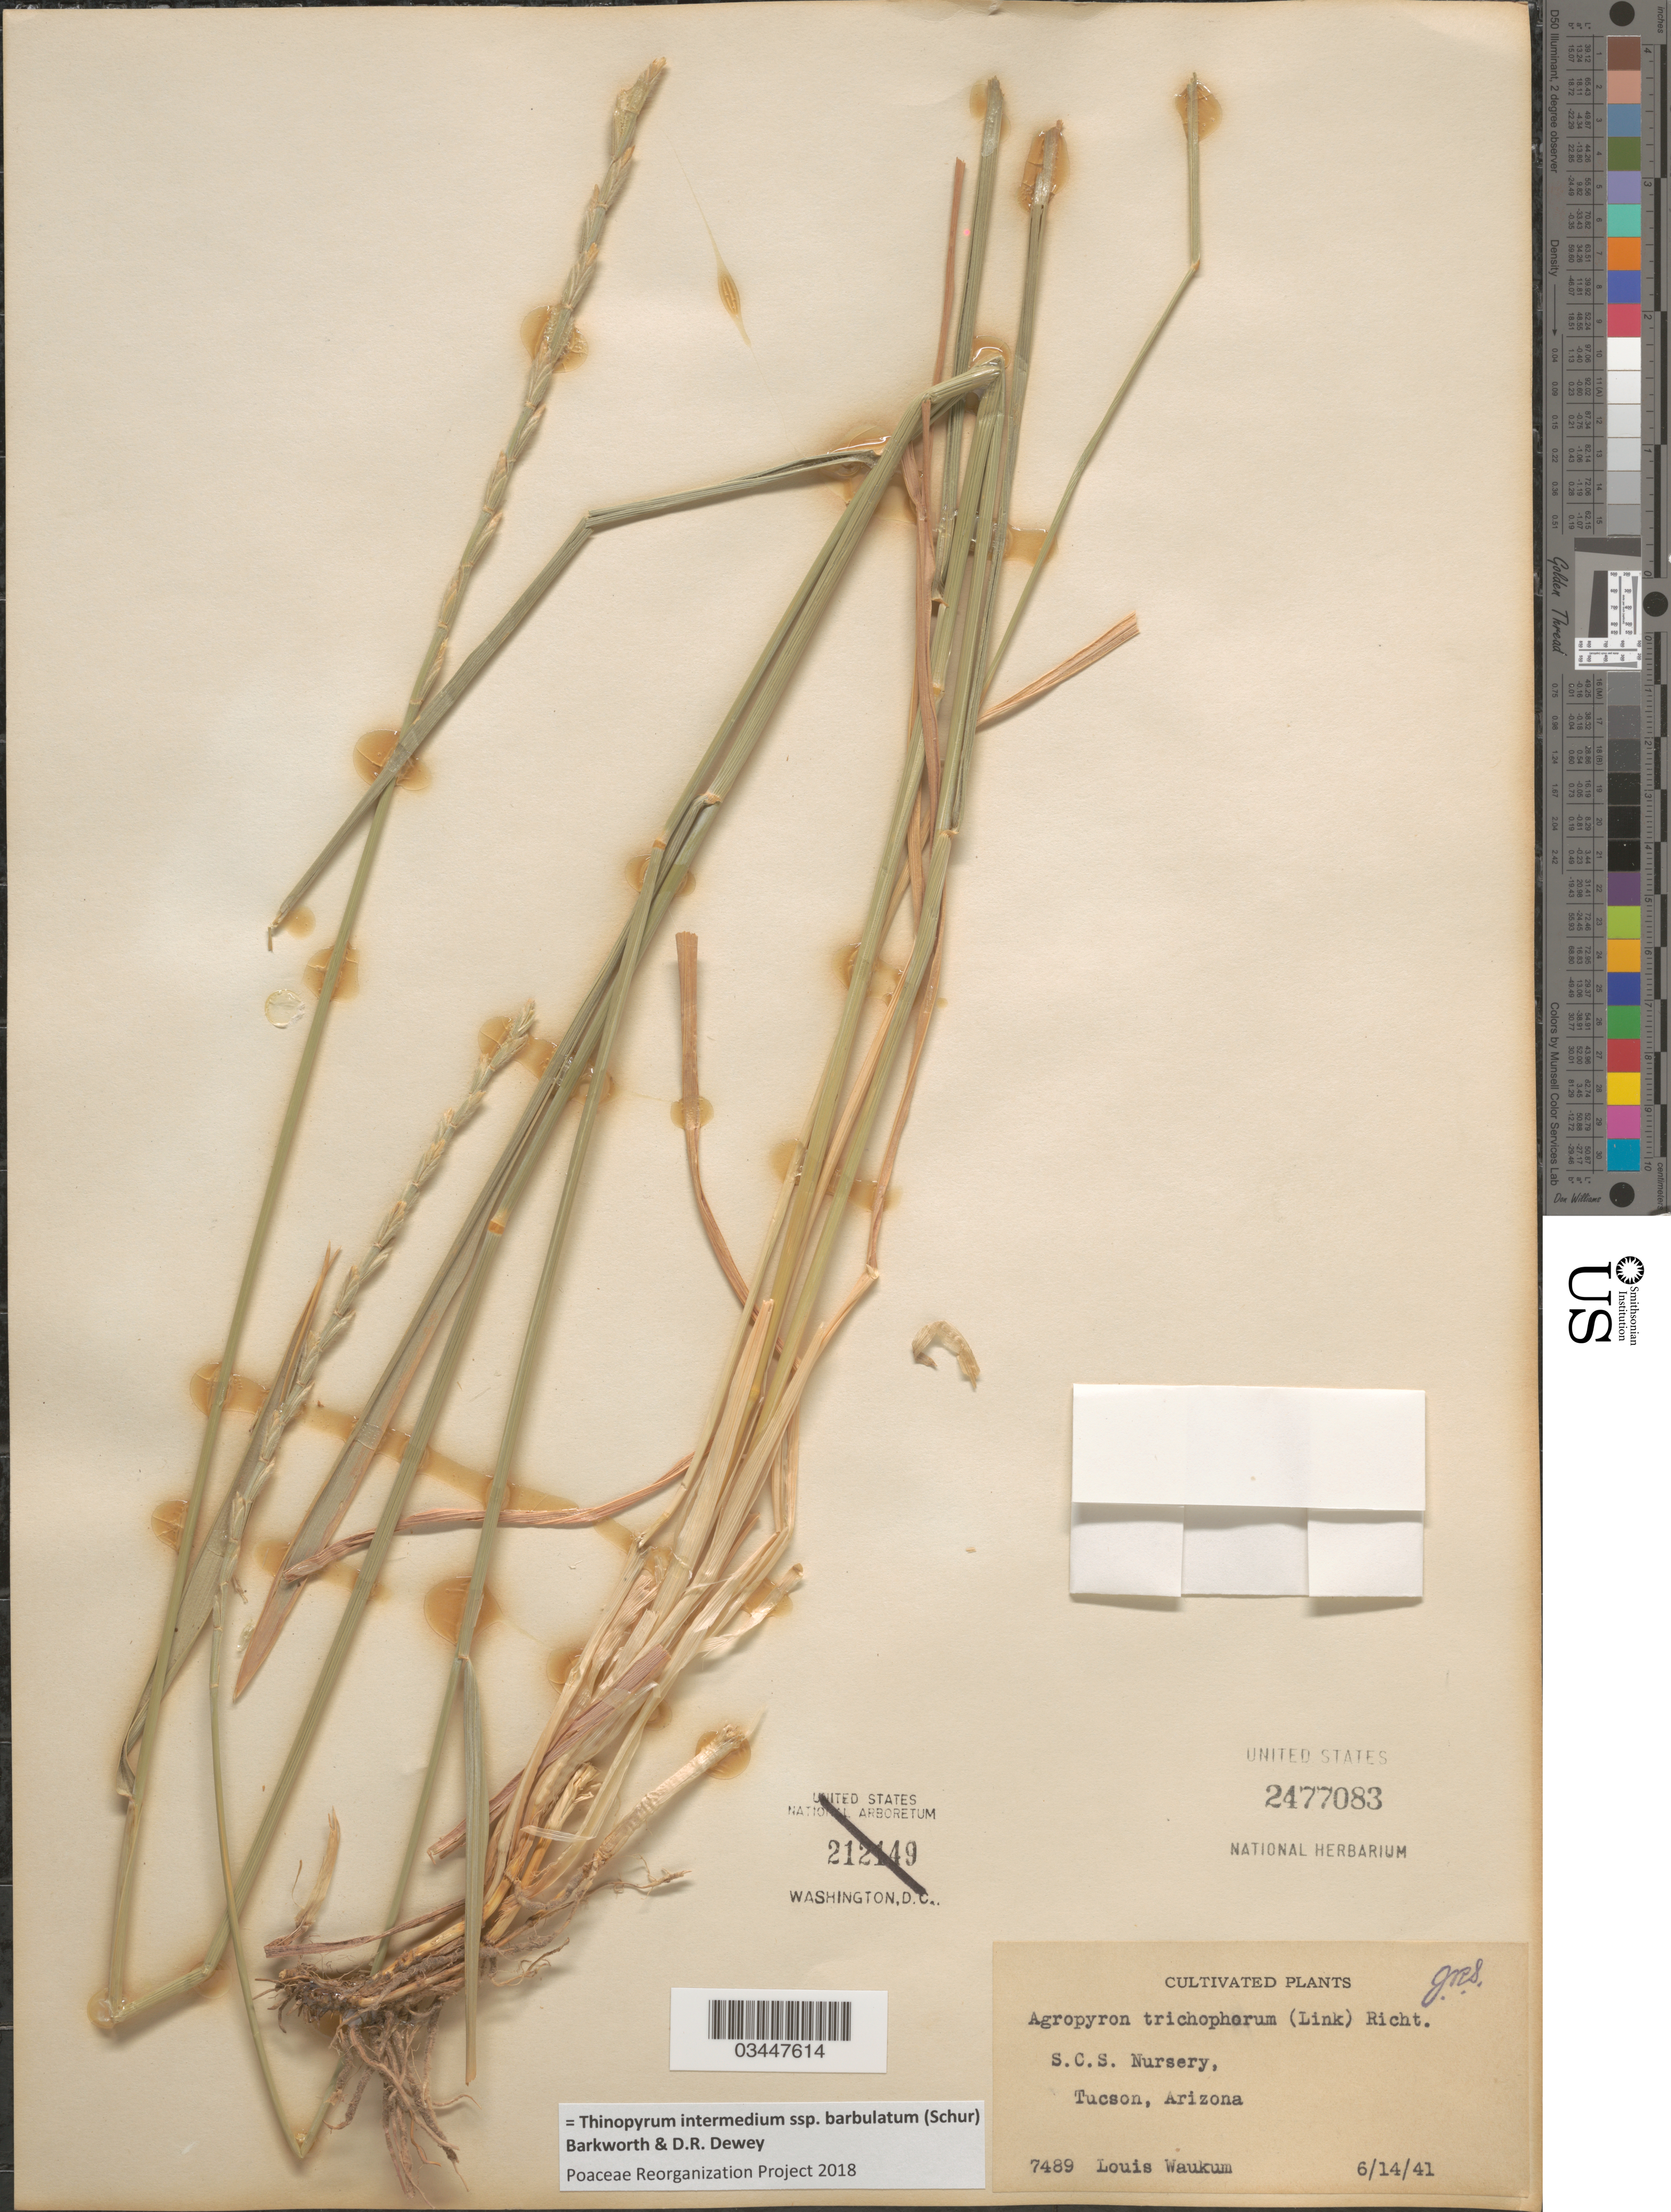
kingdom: Plantae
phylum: Tracheophyta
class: Liliopsida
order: Poales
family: Poaceae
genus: Thinopyrum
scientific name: Thinopyrum intermedium subsp. barbulatum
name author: (Schur) Barkworth & Dewey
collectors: L. Waukum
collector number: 7489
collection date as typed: Transcribed d/m/y: 14/6/41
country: United States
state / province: Arizona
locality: S.C.S. Nursery, Tucson.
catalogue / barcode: US 2477083